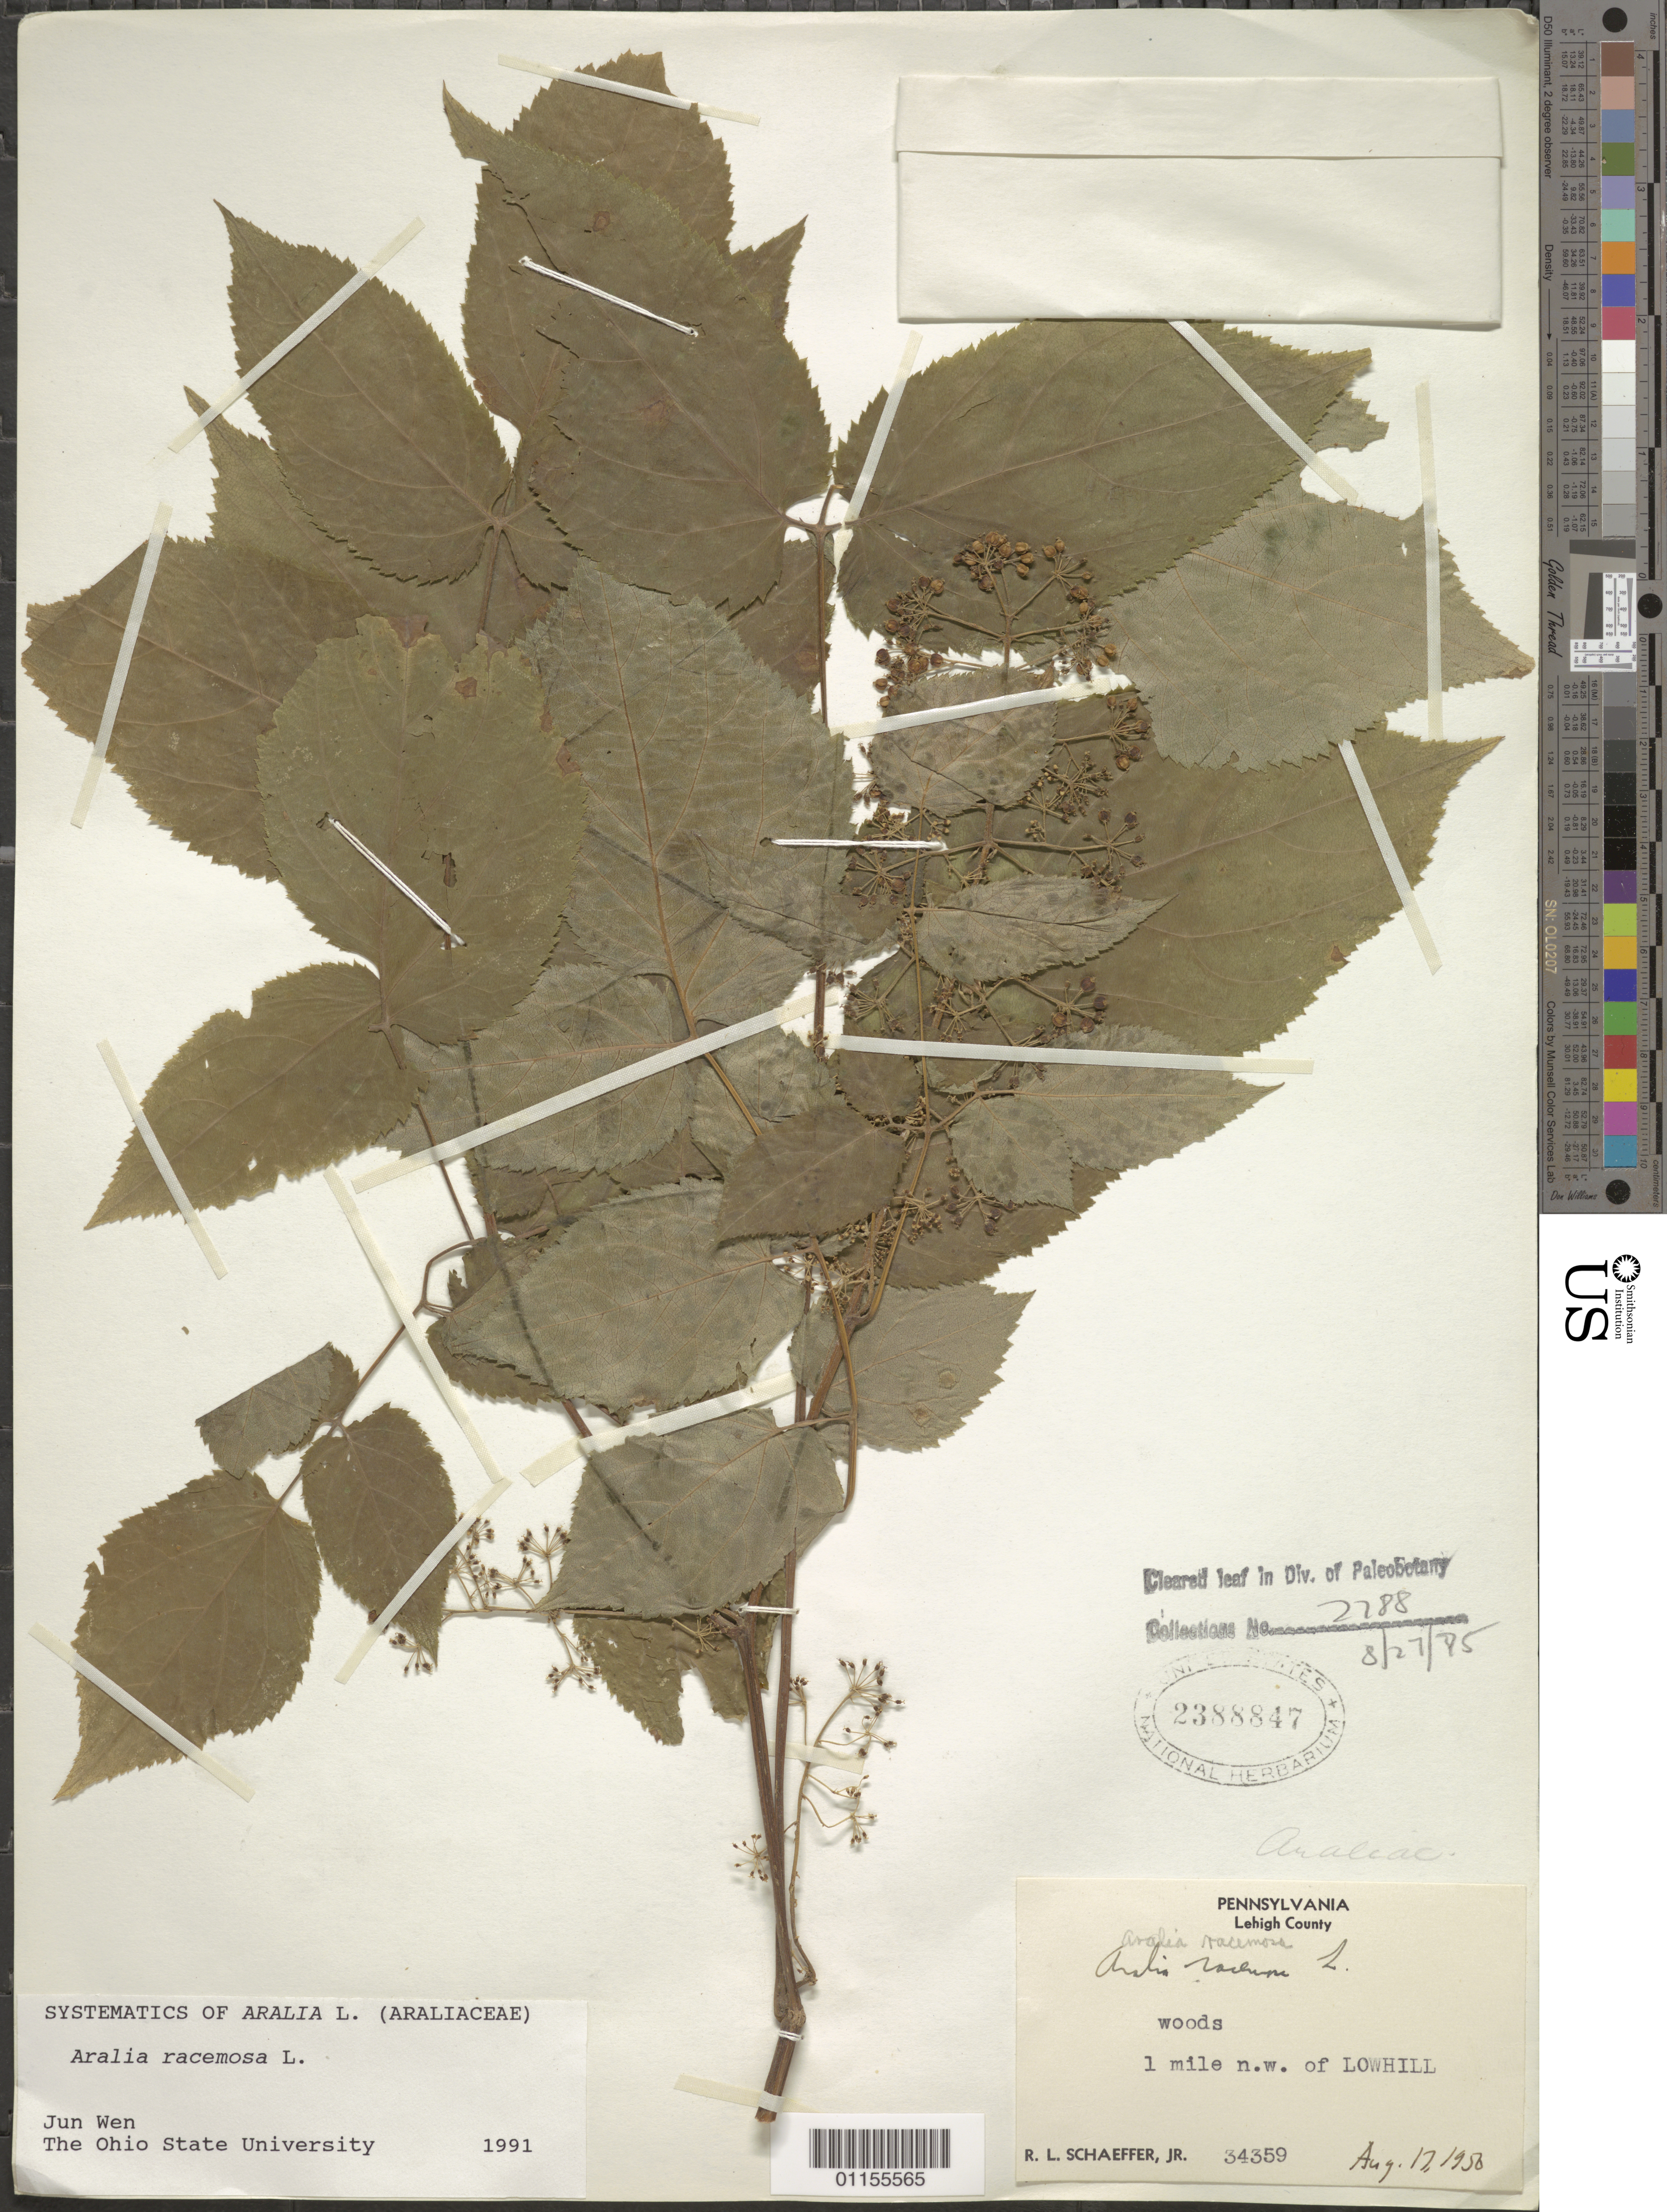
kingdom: Plantae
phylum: Tracheophyta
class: Magnoliopsida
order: Apiales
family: Araliaceae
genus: Aralia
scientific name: Aralia racemosa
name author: L.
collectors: R. L. Schaeffer Jr.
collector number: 34359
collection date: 1956-08-17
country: United States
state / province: Pennsylvania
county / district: Lehigh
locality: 1 mi NW of Lowhill.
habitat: Woods.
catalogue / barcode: US 2388847